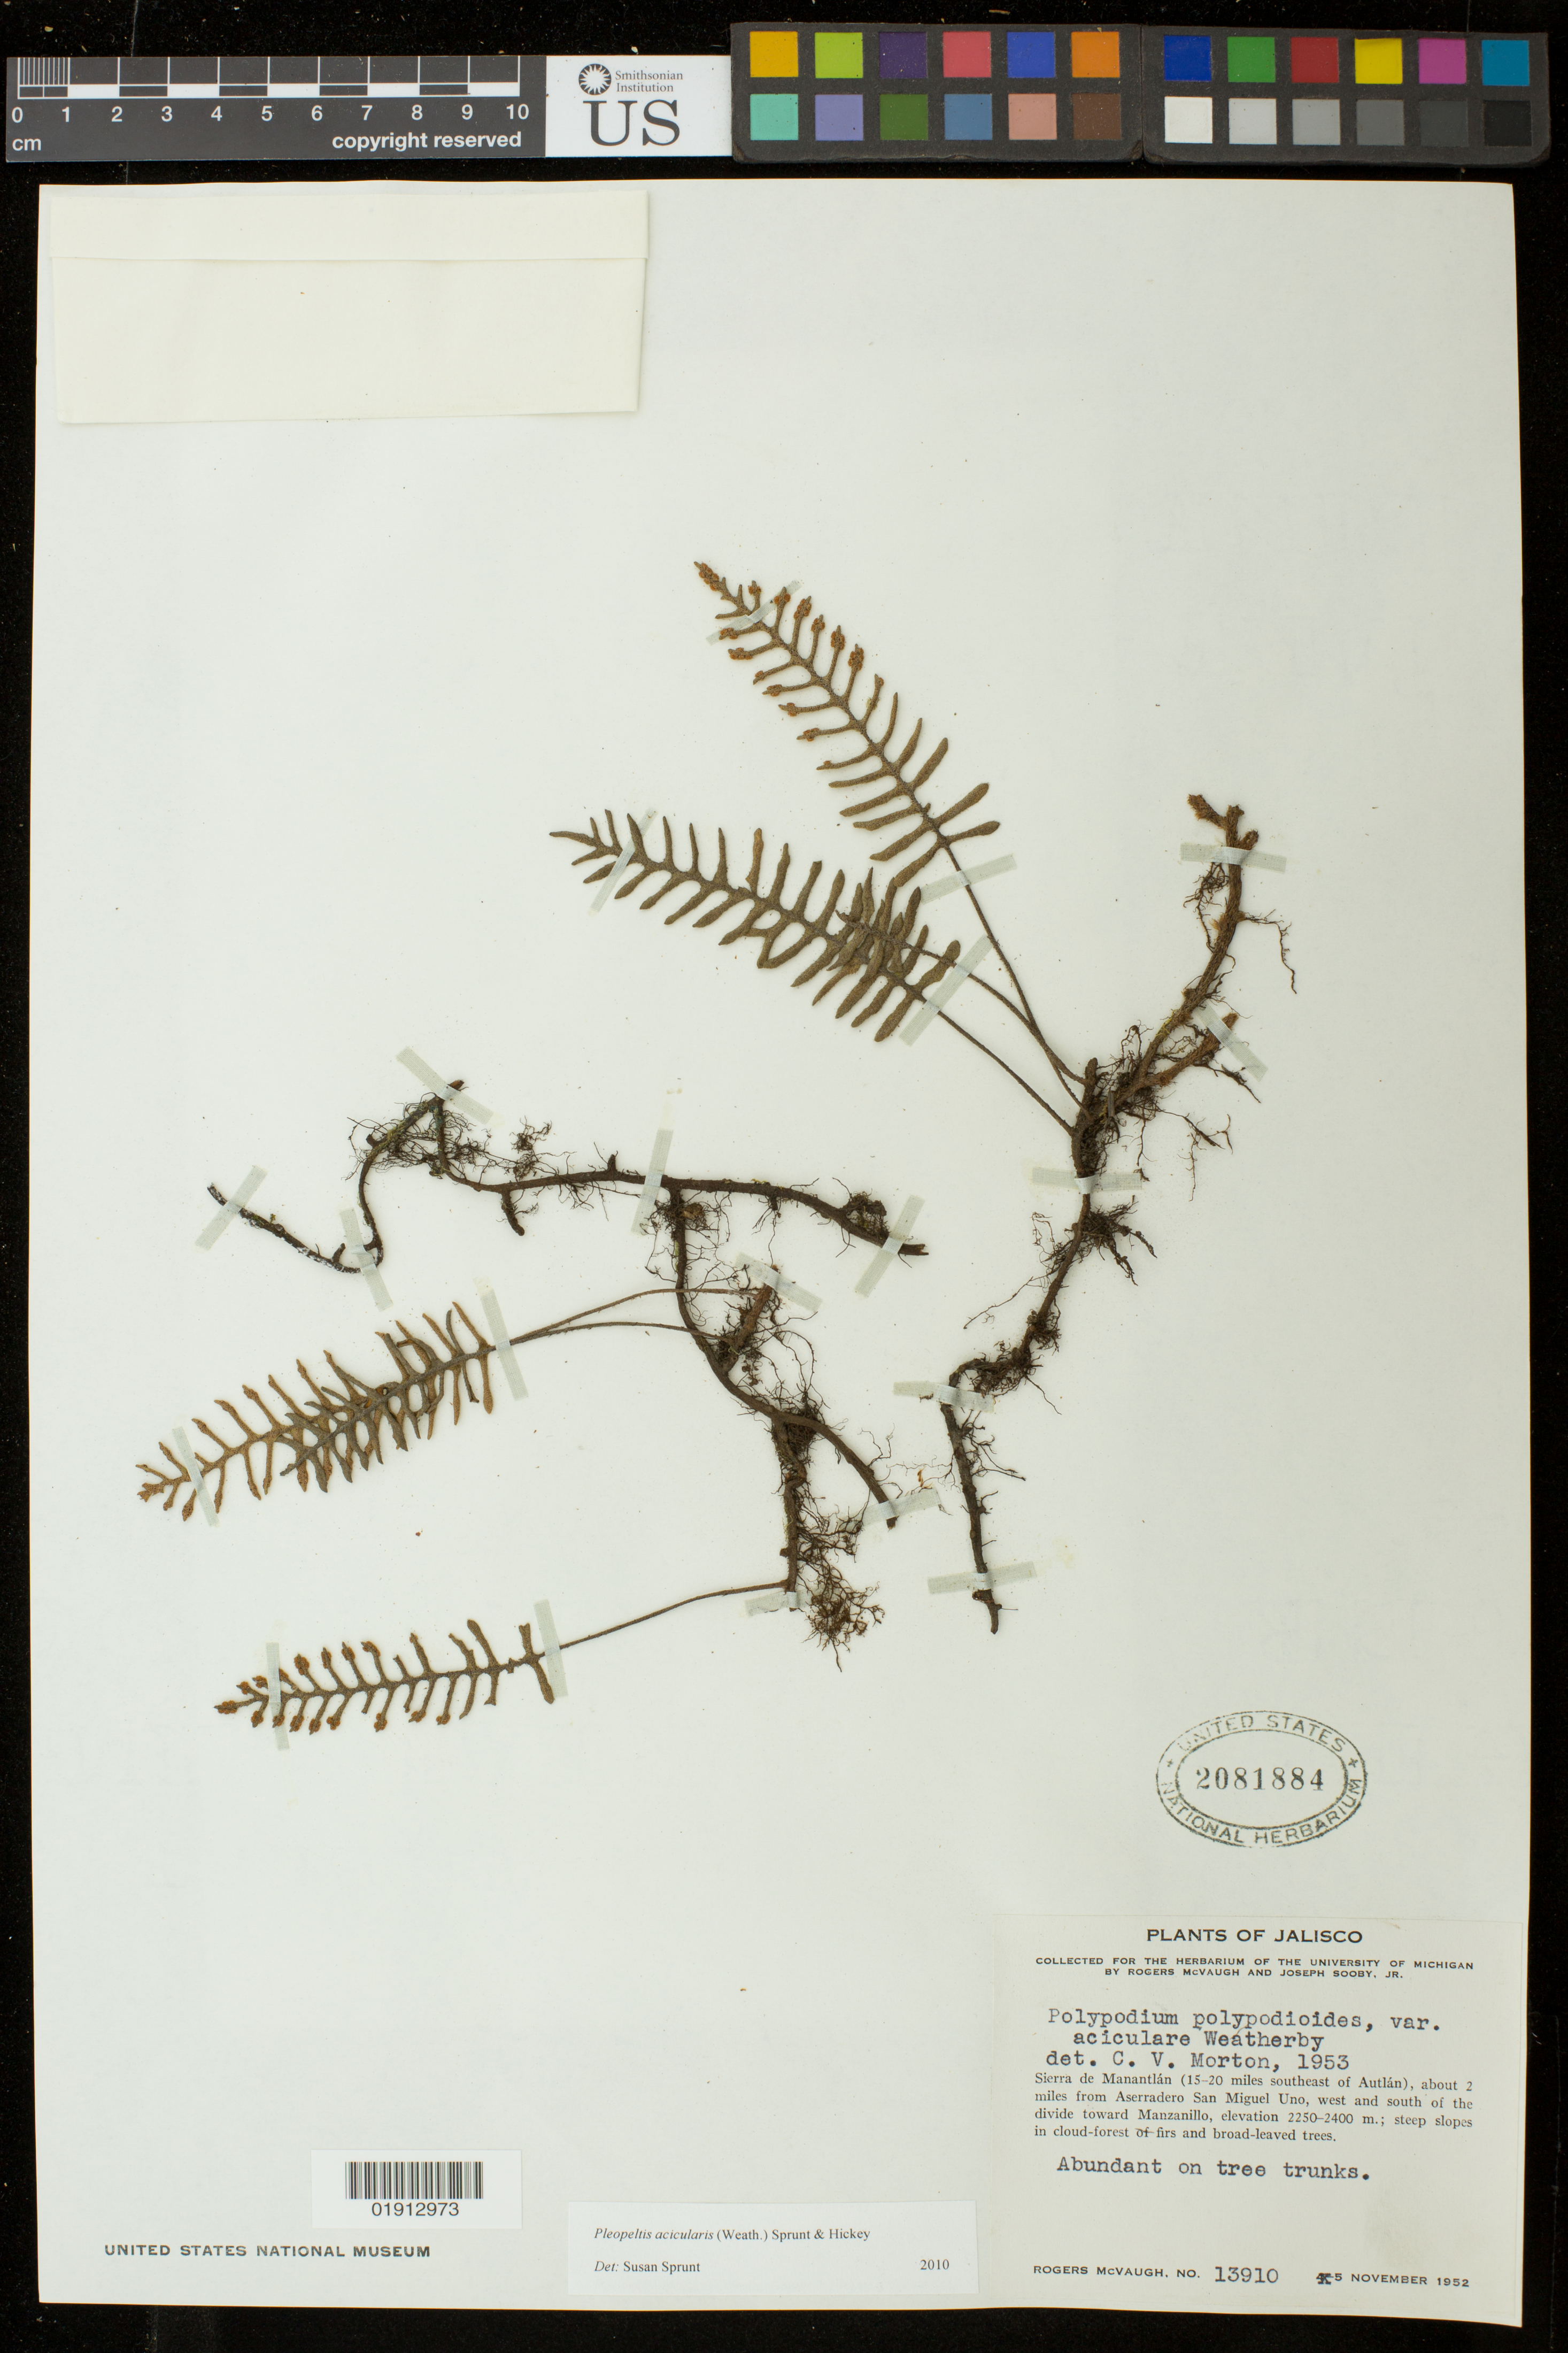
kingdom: Plantae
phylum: Tracheophyta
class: Polypodiopsida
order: Polypodiales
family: Polypodiaceae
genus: Pleopeltis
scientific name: Pleopeltis acicularis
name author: (Weath.) A.R. Sm. & Krömer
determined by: Sprunt, S. V.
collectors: R. McVaugh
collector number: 13910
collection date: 1952-11-05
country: Mexico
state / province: Jalisco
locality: Plants of Jalisco, Sierra de Manantlan(15-20 miles southeast of Autlan), about 2 miles from Aserradero San Miguel Uno, west and south of the divide toward Manzanillo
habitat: Steep slopes in cloud-forest of firs and broad-leaved trunks.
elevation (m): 2250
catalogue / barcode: US 2081884